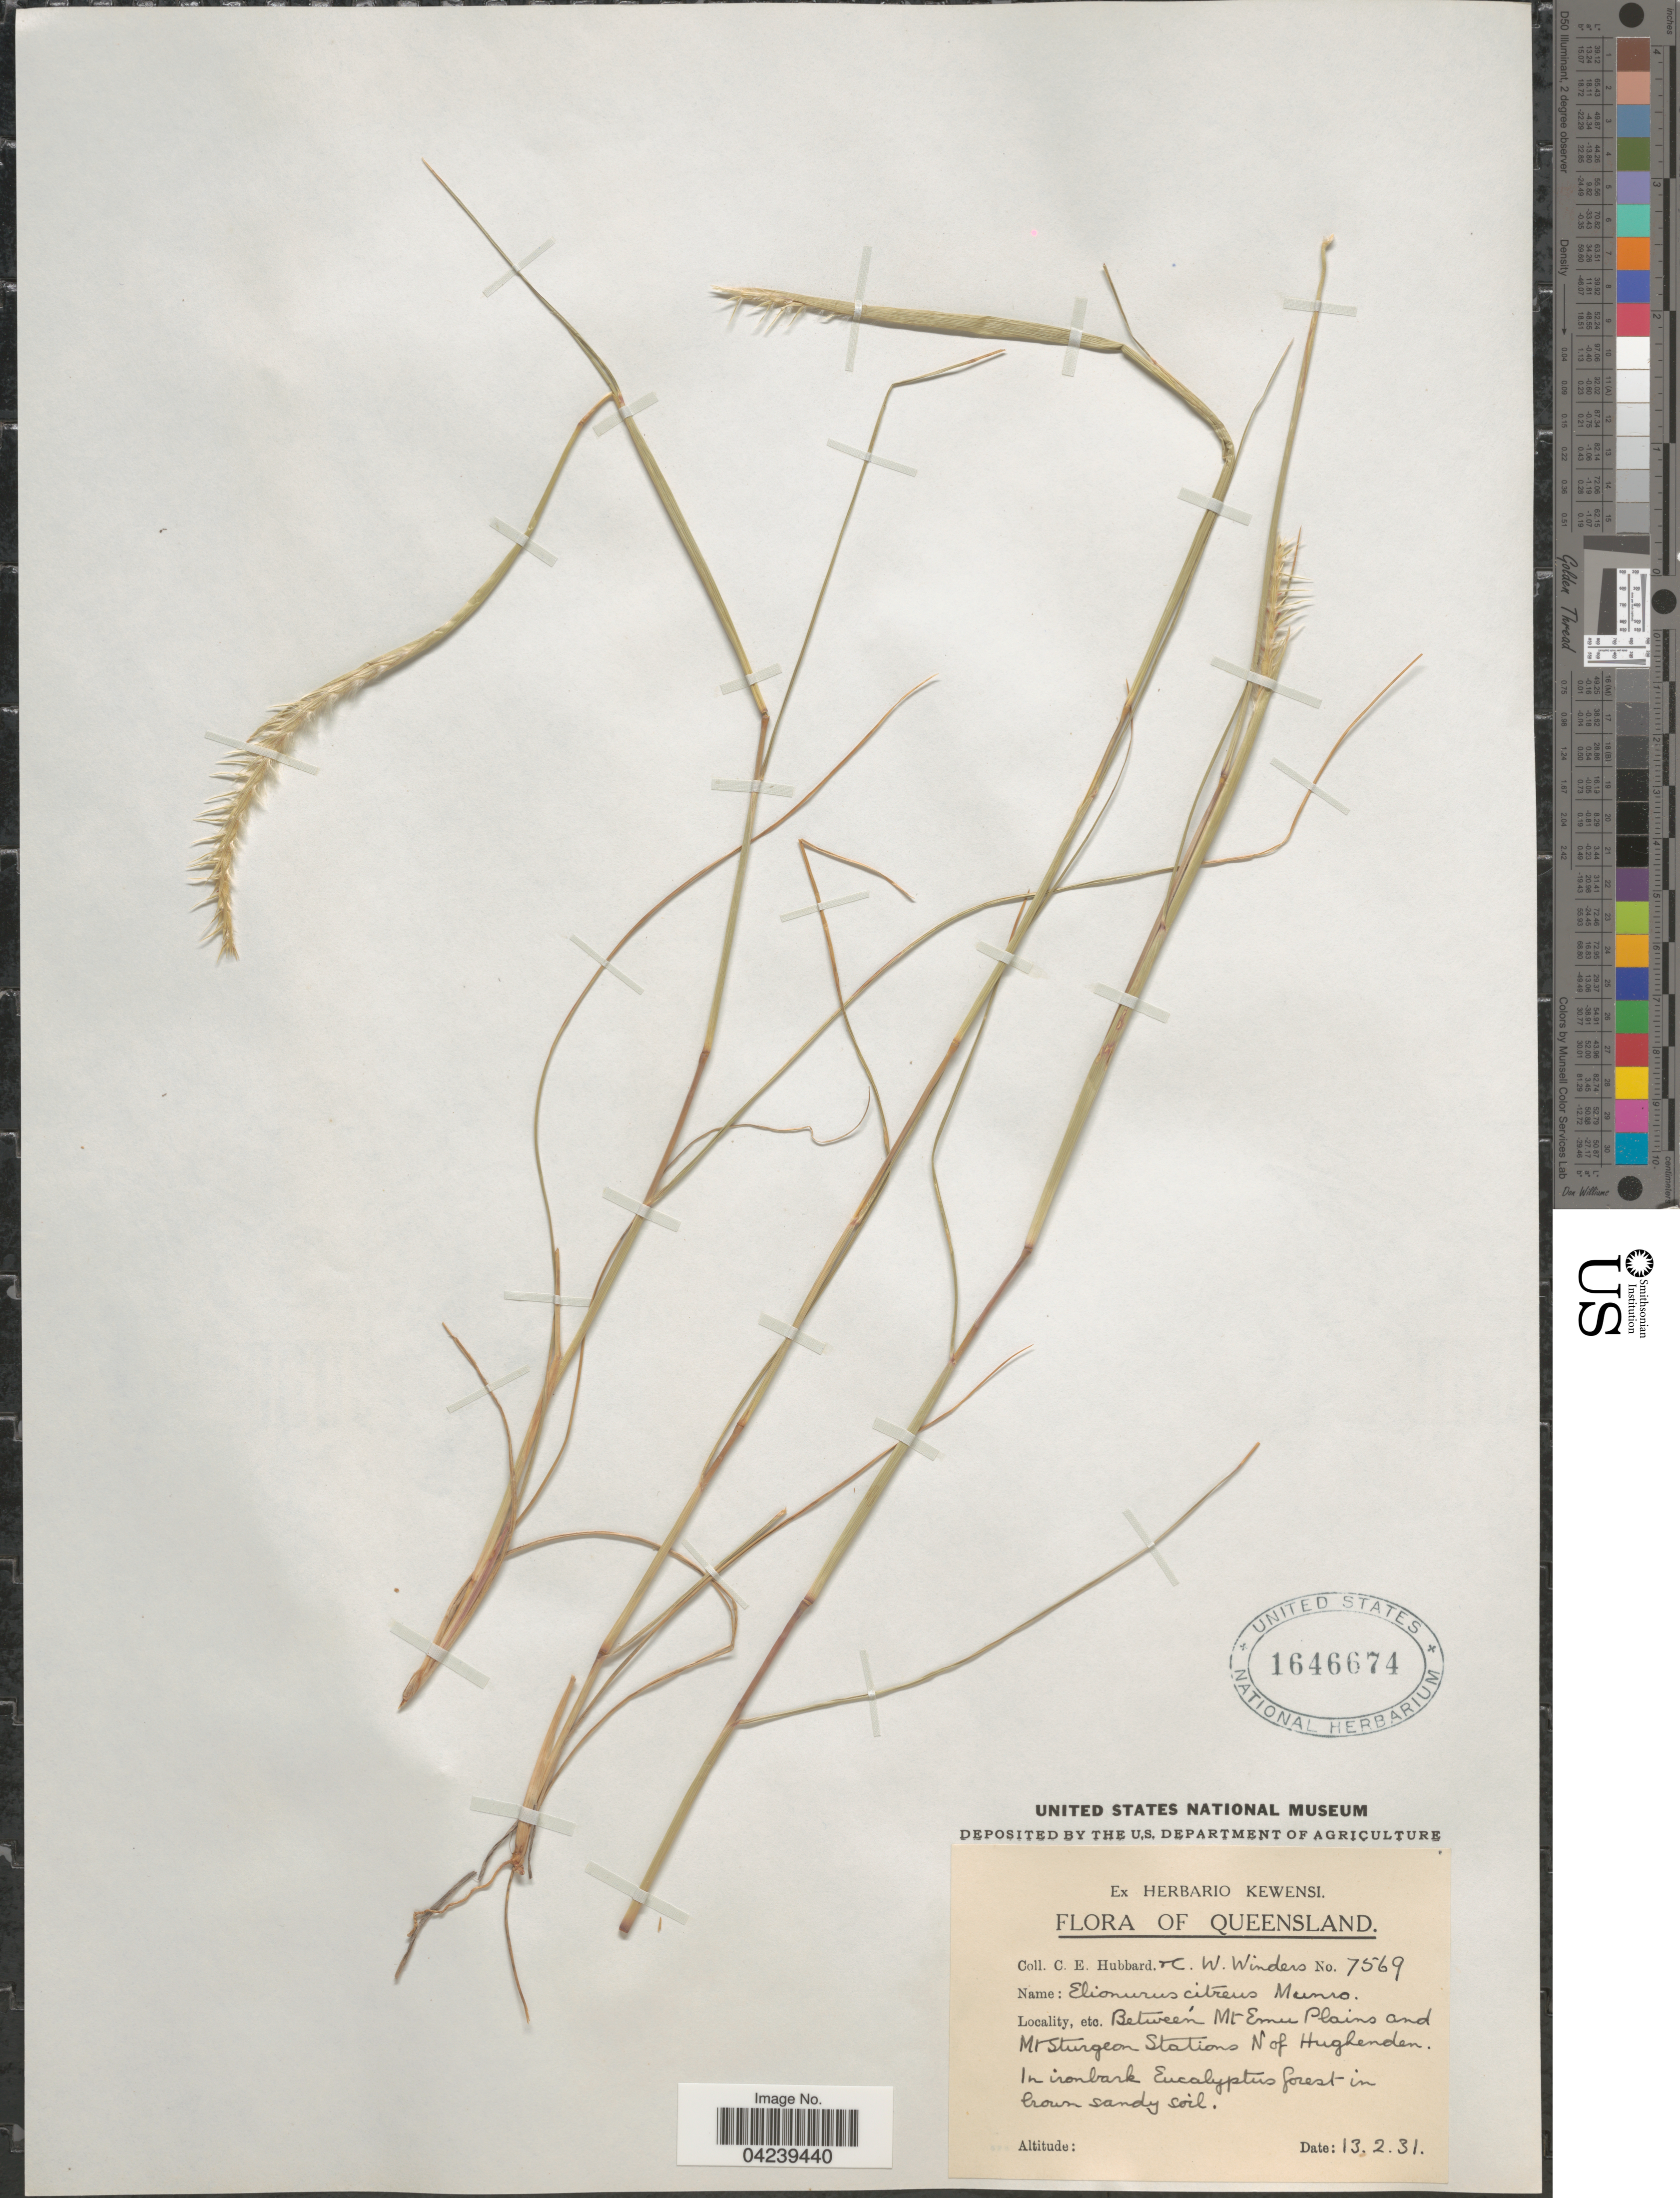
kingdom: Plantae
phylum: Tracheophyta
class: Liliopsida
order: Poales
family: Poaceae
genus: Elionurus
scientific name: Elionurus citreus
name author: (R. Br.) Munro ex Benth.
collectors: C. E. Hubbard & C. Winders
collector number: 7569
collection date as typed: Transcribed d/m/y: 13/2/31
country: Australia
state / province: Queensland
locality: Between Mt Emu Plains and Mt Sturgeon Stations N of Hughenden.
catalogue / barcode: US 1646674